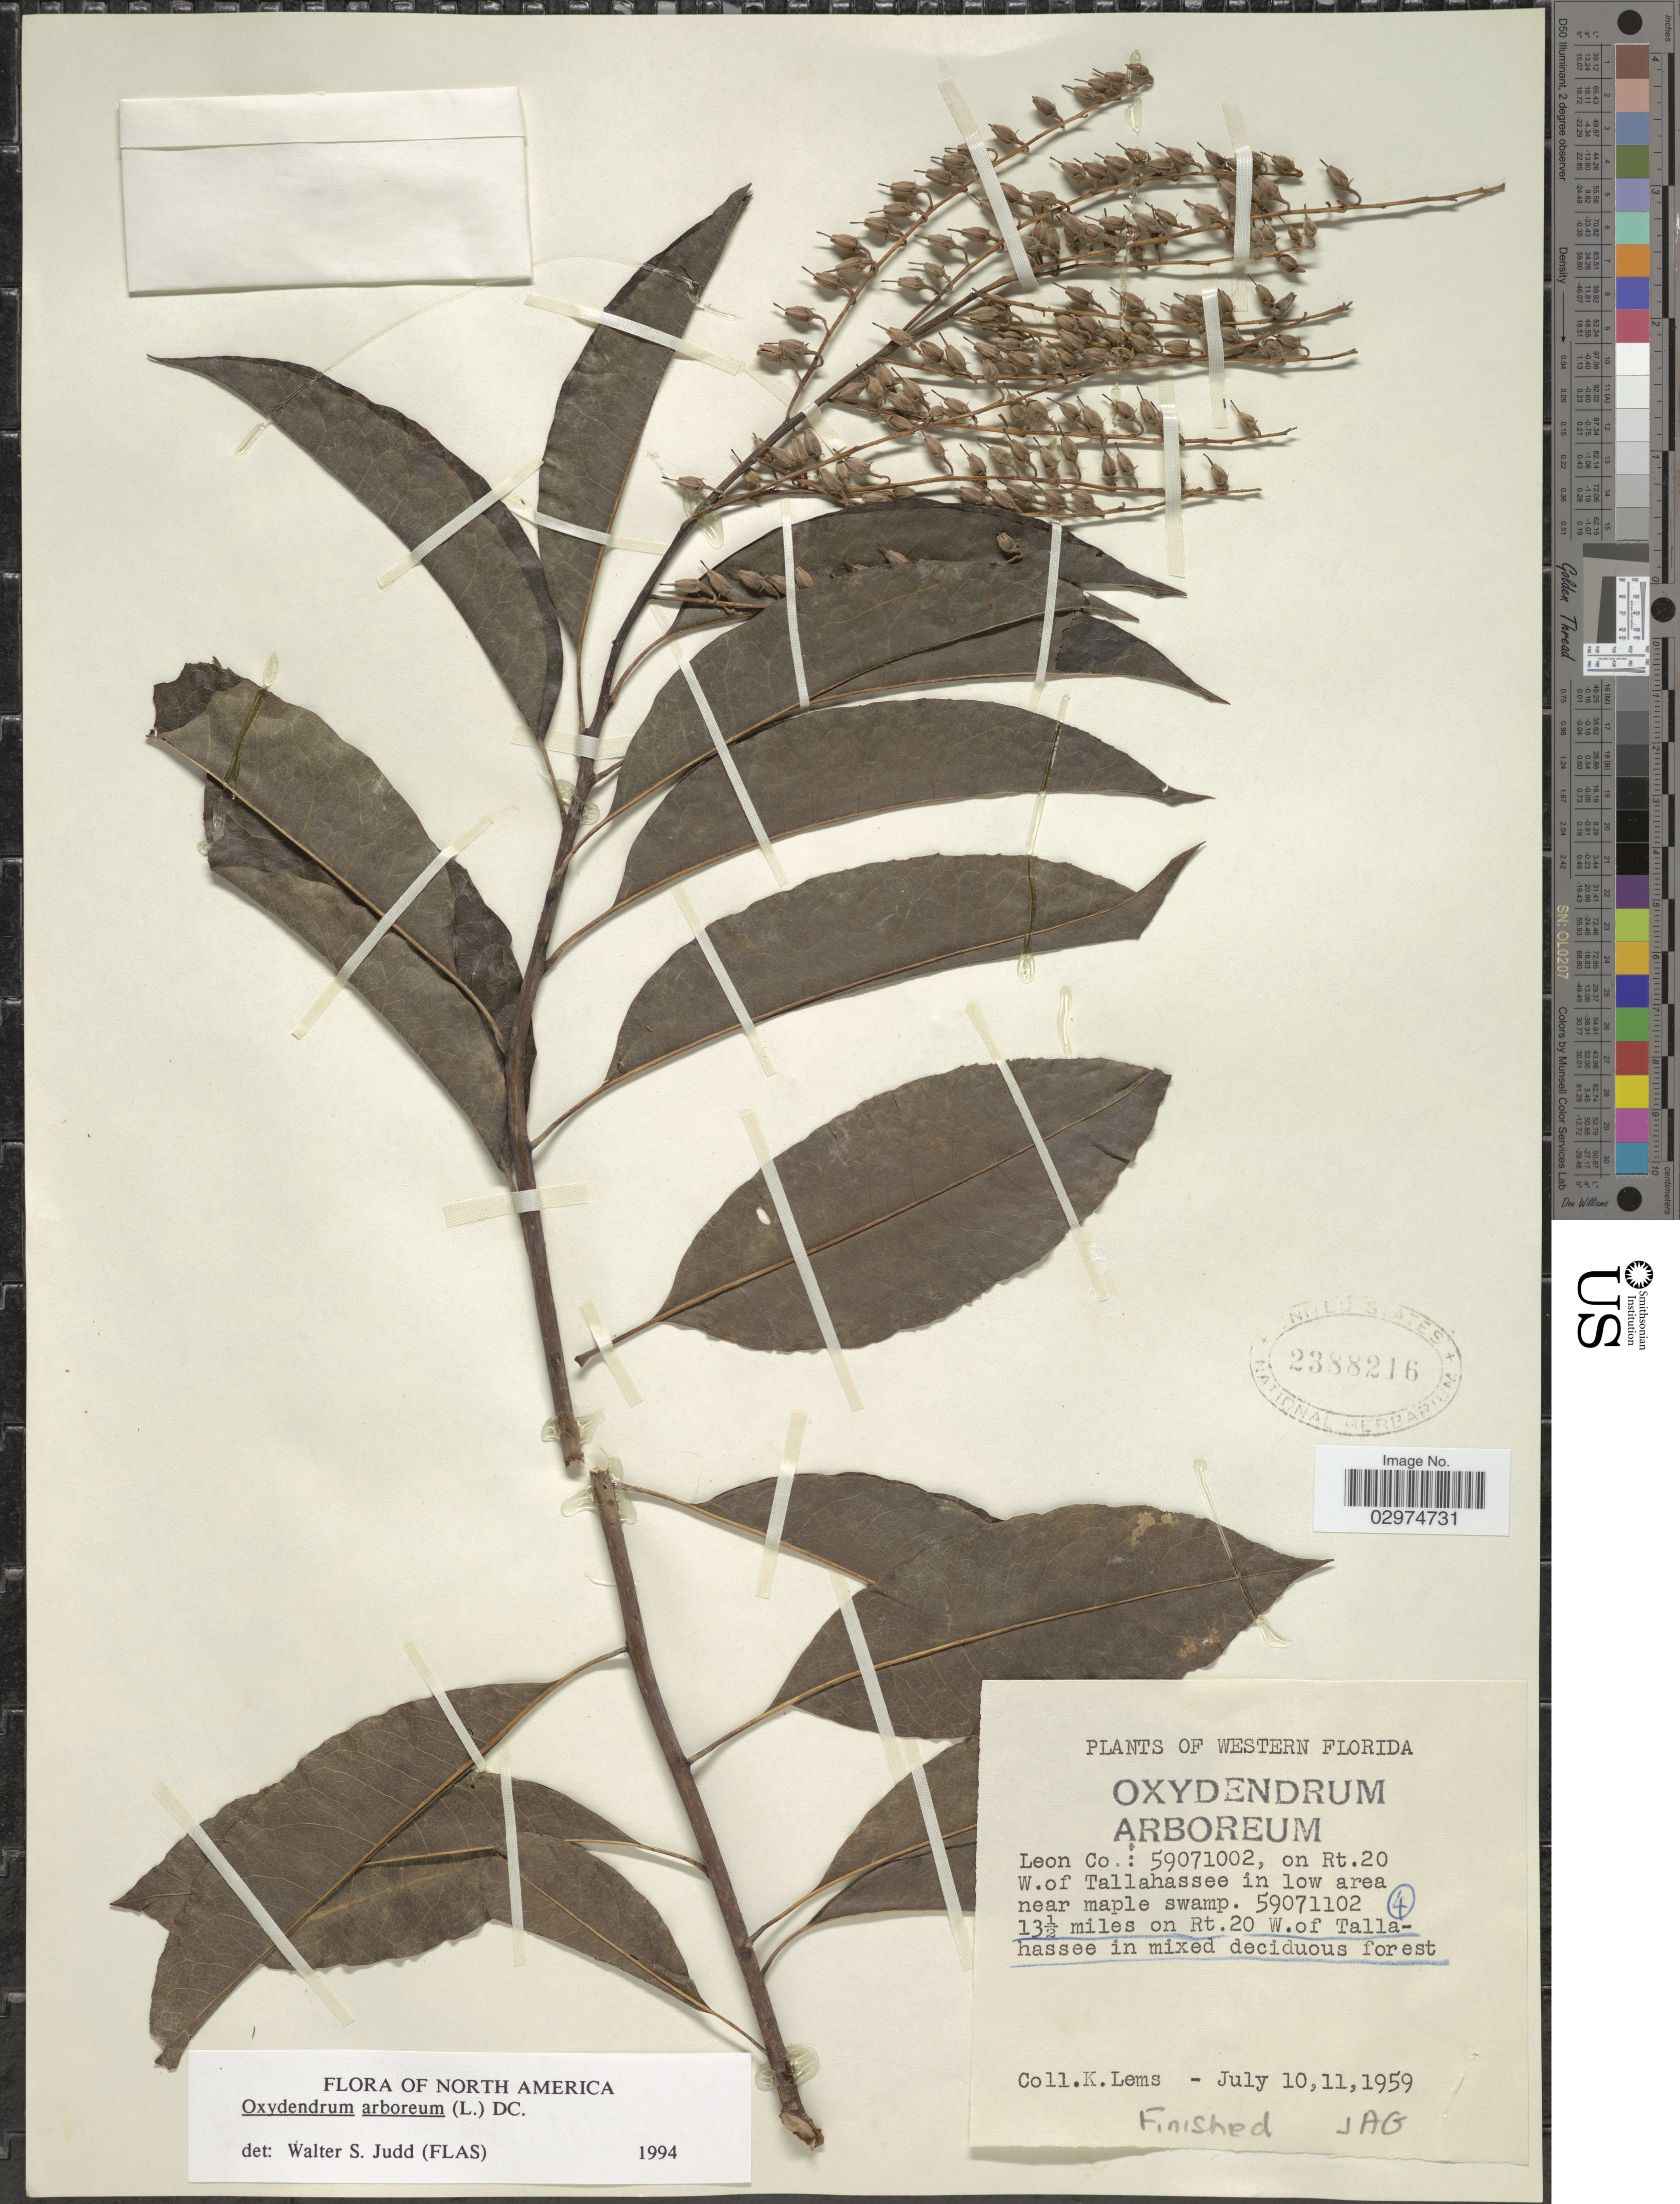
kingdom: Plantae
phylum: Tracheophyta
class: Magnoliopsida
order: Ericales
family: Ericaceae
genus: Oxydendrum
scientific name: Oxydendrum arboreum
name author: (L.) DC.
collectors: K. Lems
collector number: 59071002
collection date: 1959-07-10/1959-07-11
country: United States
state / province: Florida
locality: Western Florida, Leon Co., on Rt. 20 W. of Tallahassee in low area near maple swamp, 13 1/2 miles on Rt. 20 W. of Tallahassee in mixed deciduous forest.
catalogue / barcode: US 2388216